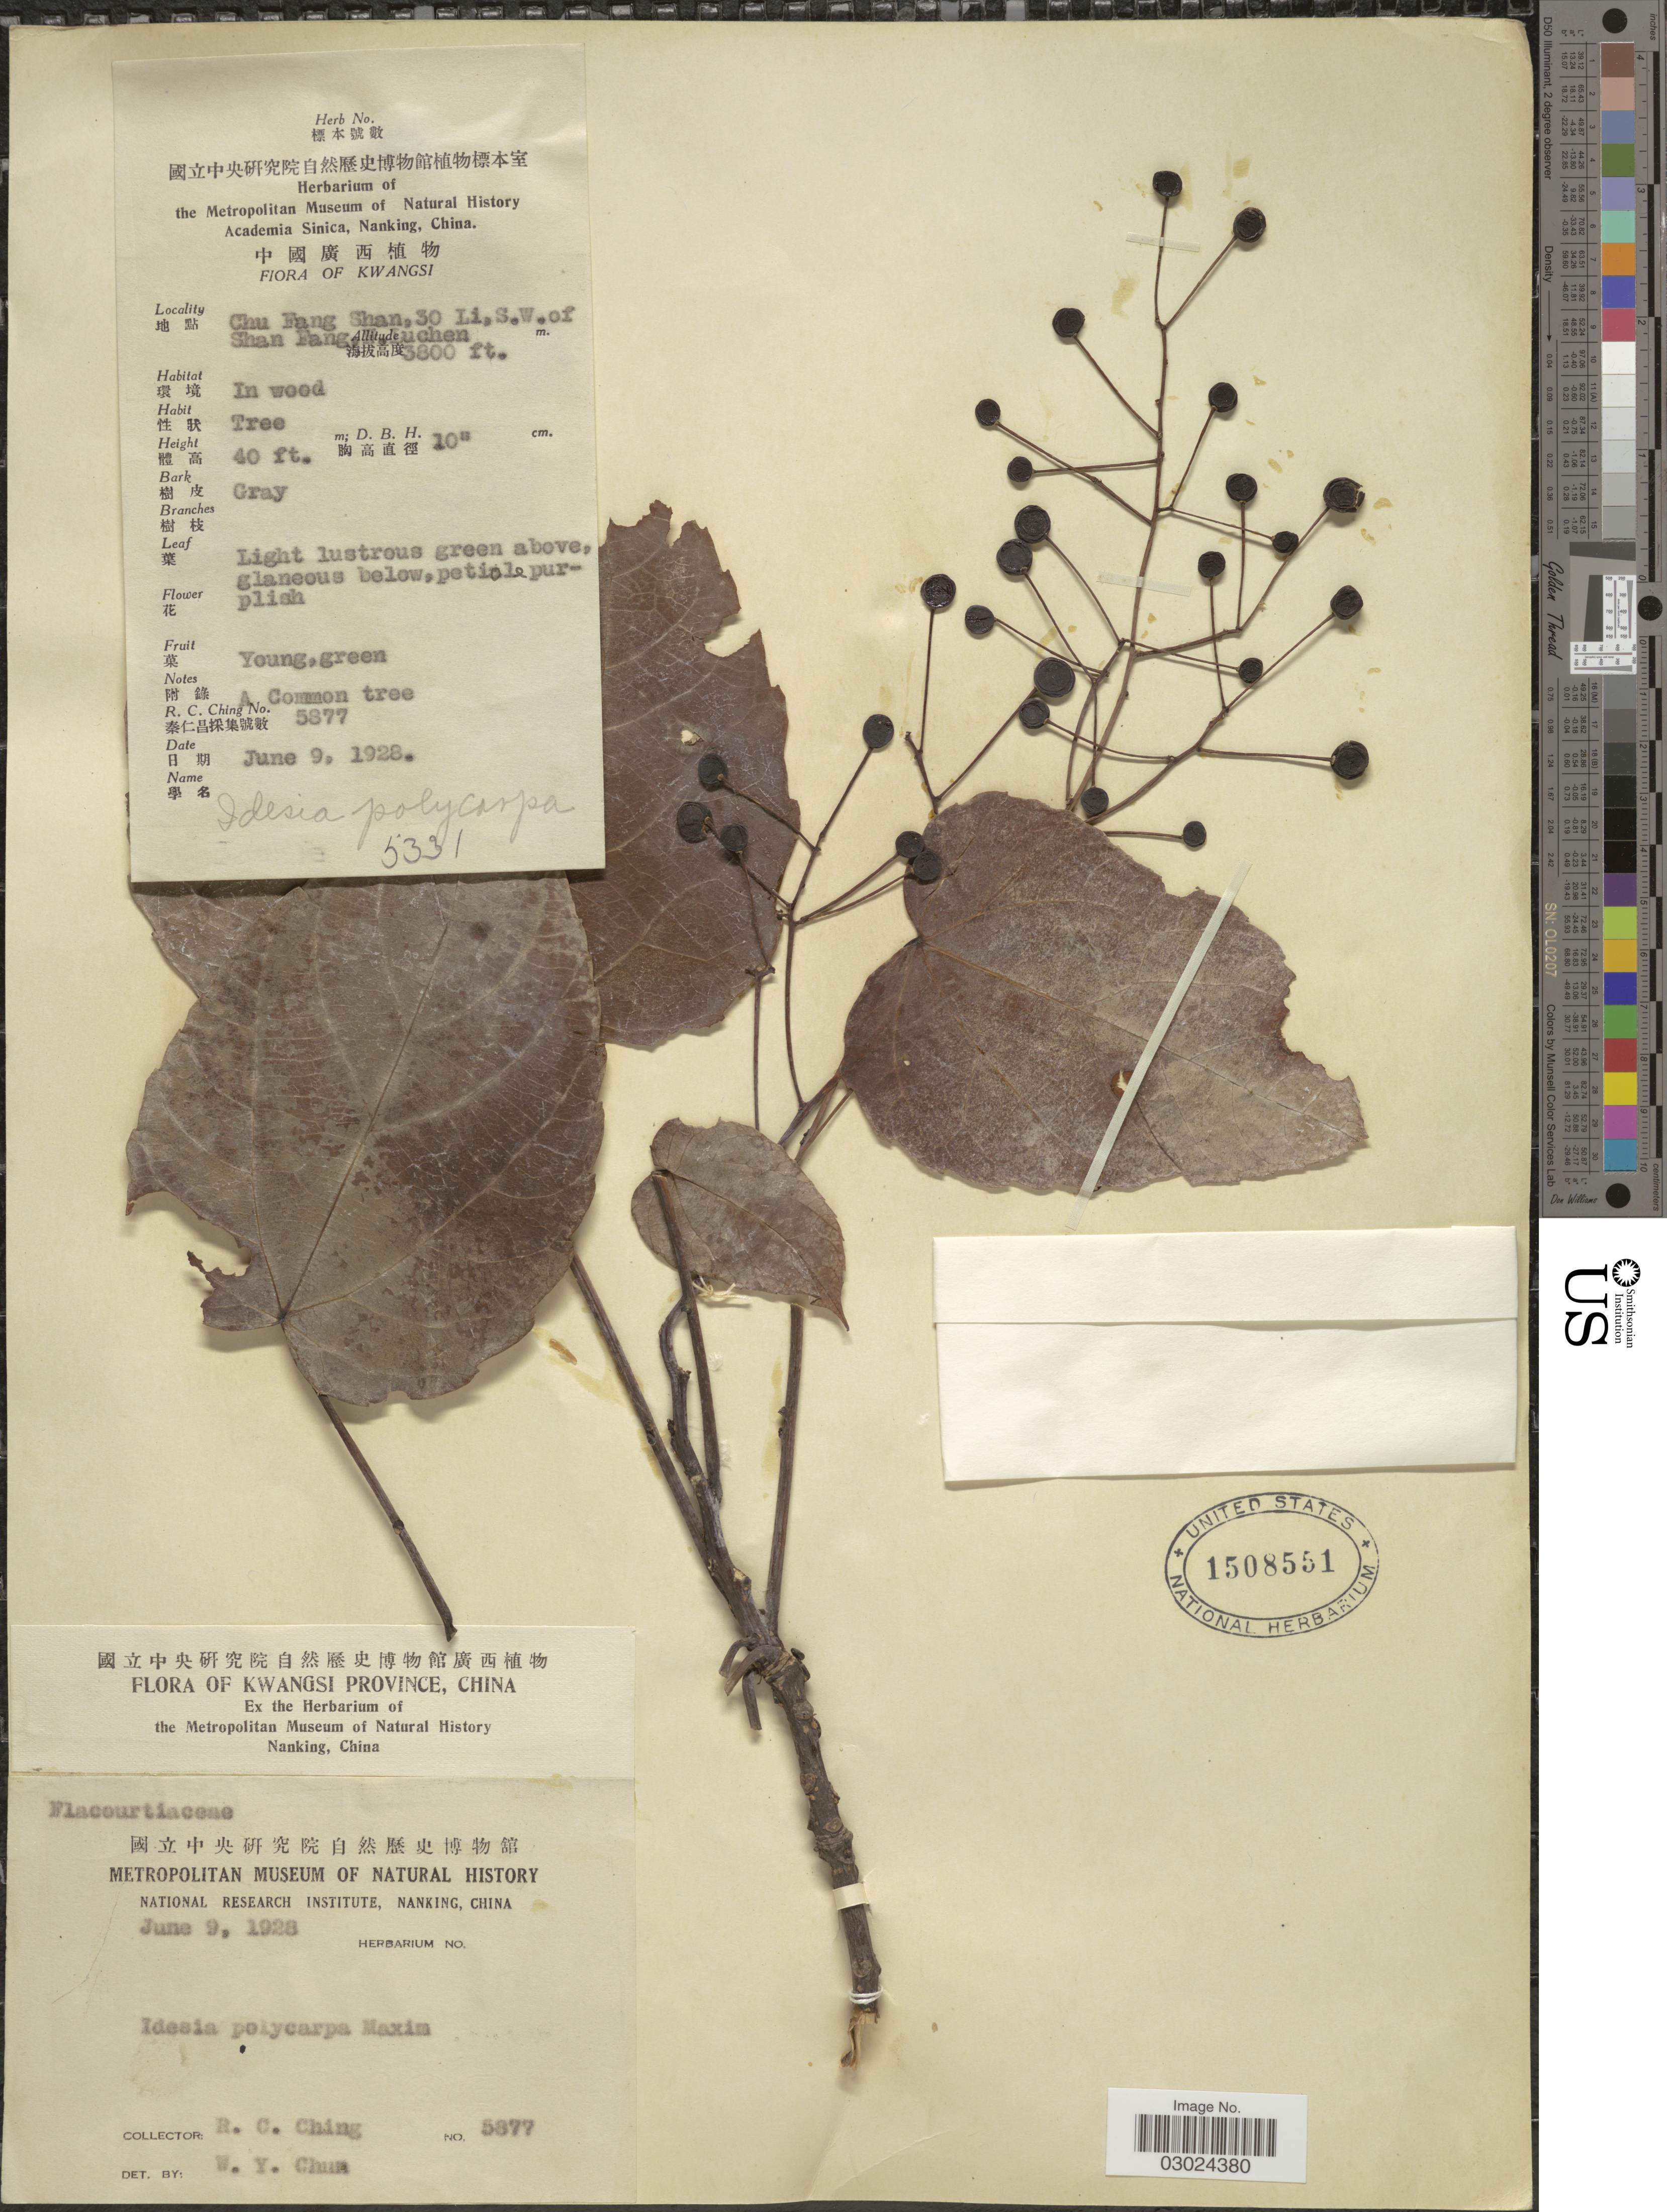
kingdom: Plantae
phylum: Tracheophyta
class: Magnoliopsida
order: Malpighiales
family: Salicaceae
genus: Idesia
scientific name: Idesia polycarpa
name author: Maxim.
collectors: R. C. Ching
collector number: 5877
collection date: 1928-06-09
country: China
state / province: Guangxi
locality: Kwangsi Province. Chu Fang Shan, 30 Li, S.W. of Shan Fang, Luchen.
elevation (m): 1158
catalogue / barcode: US 1508551